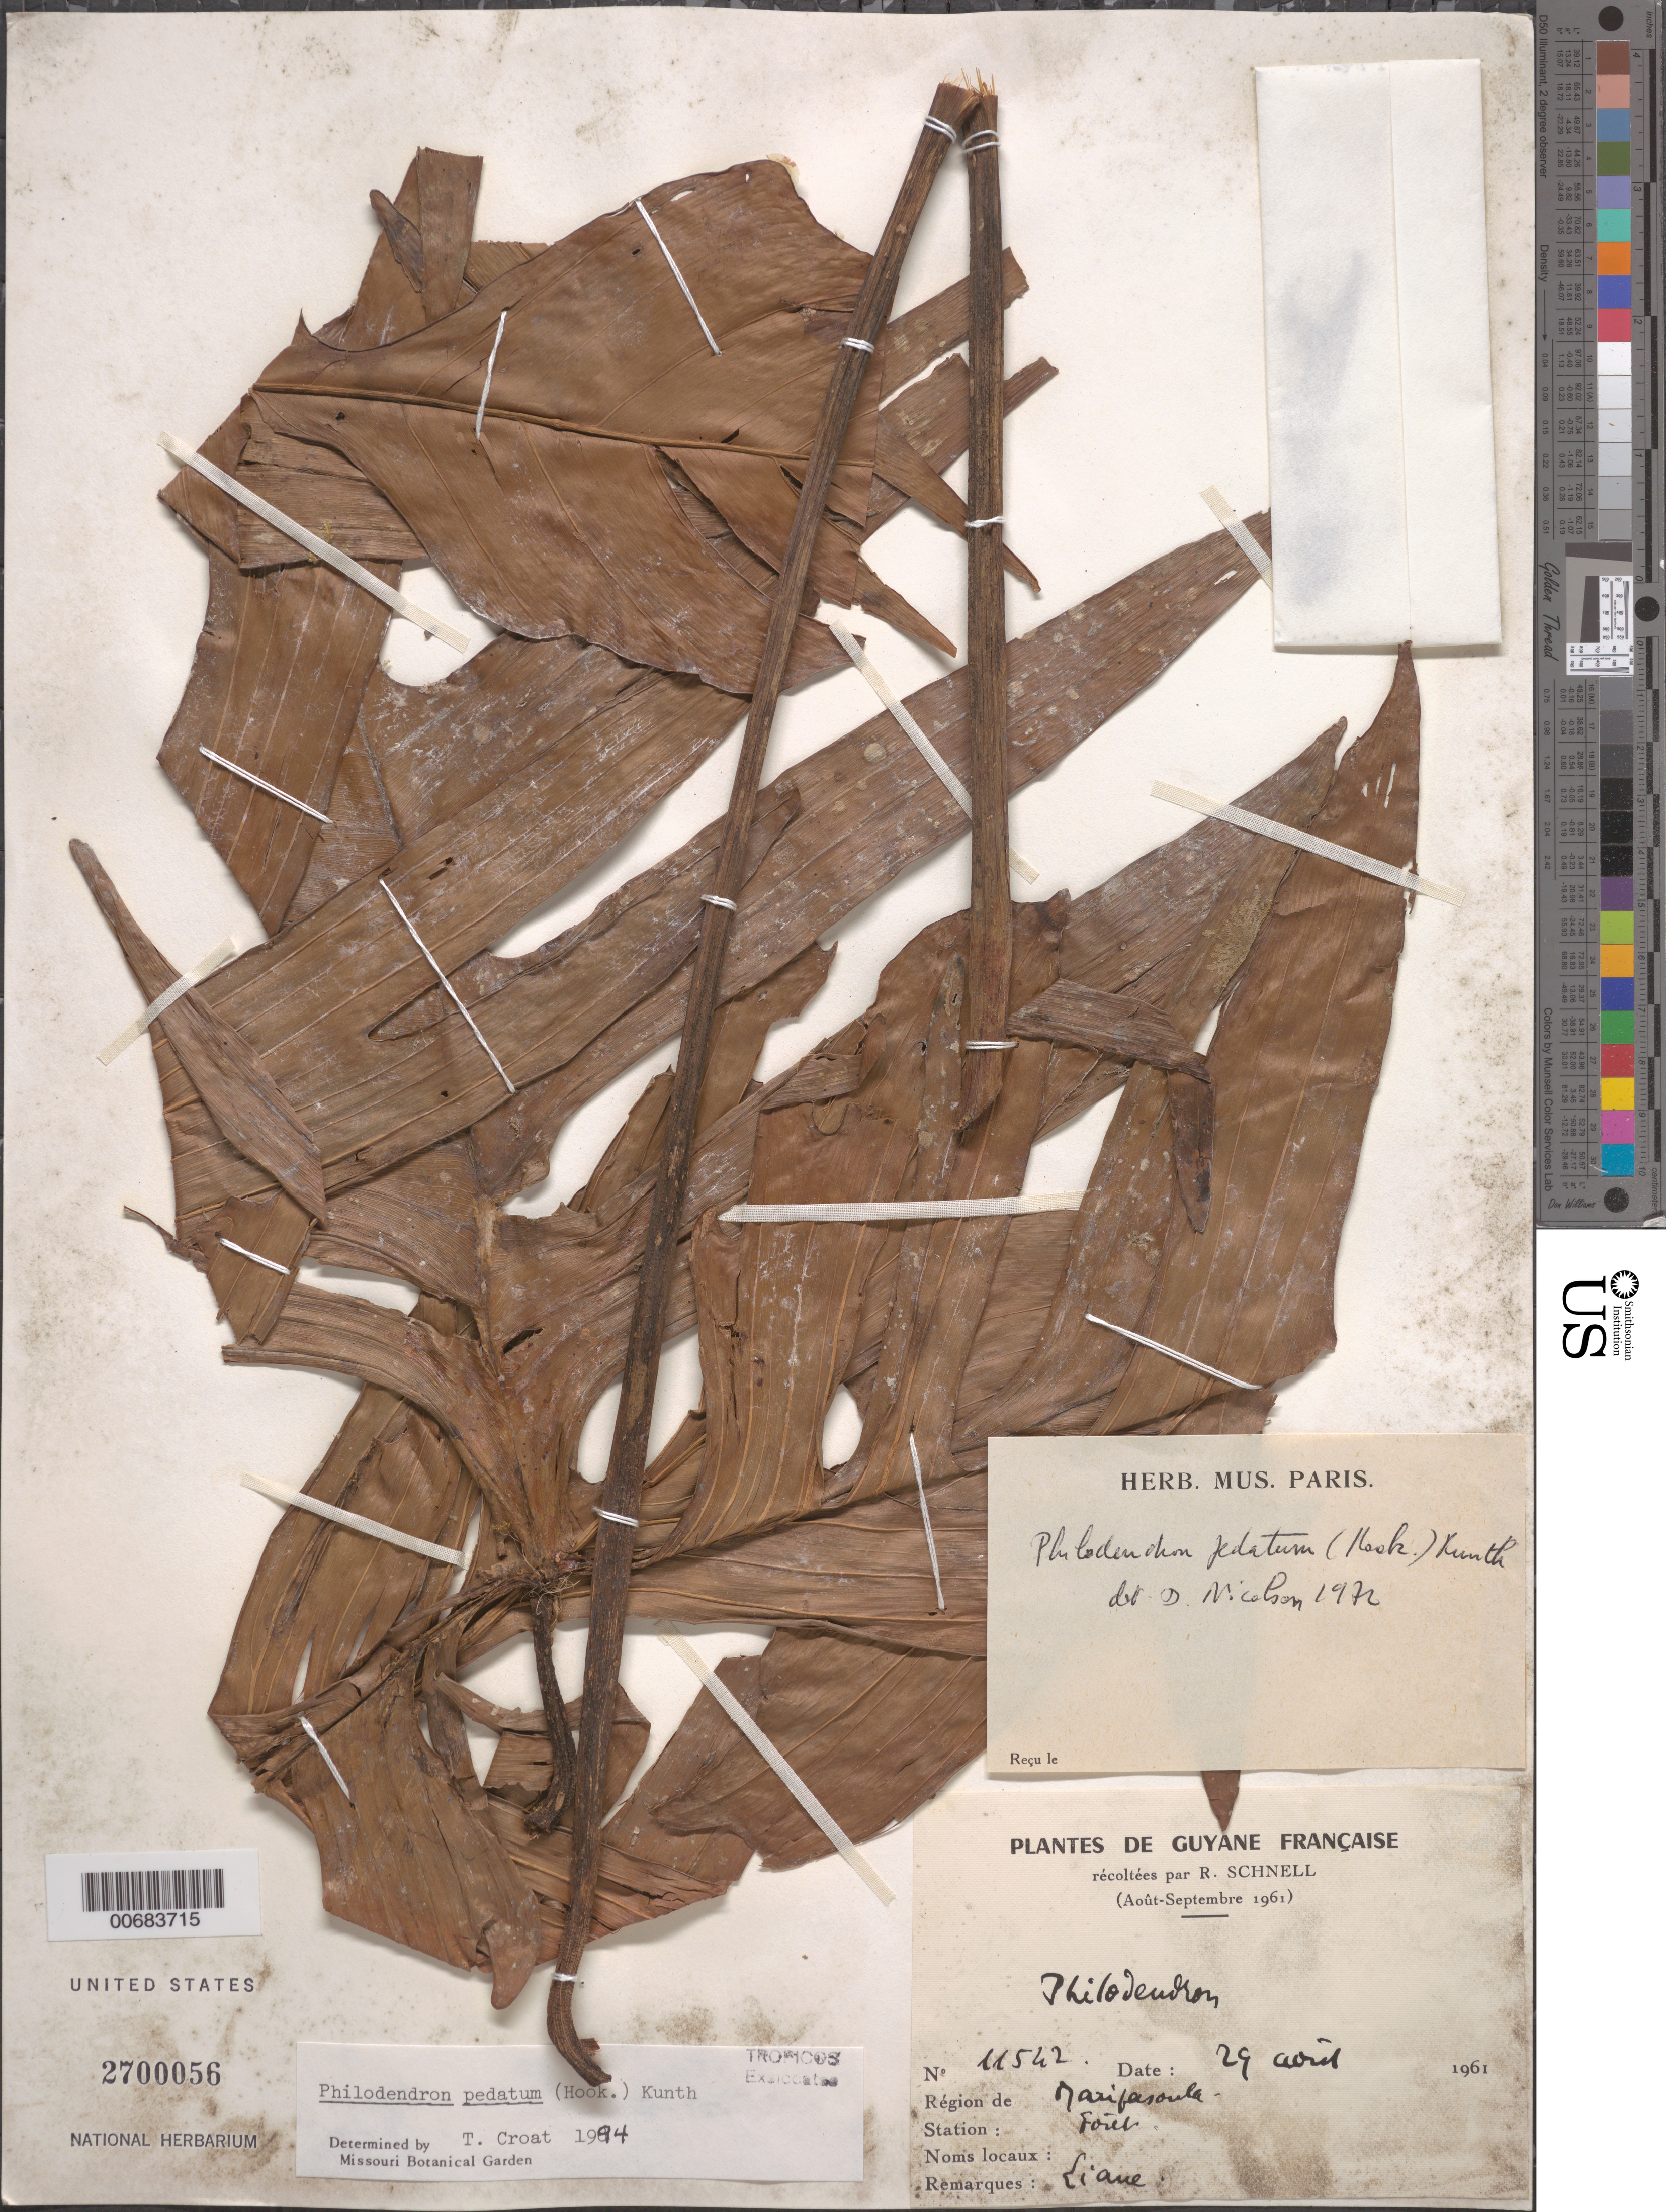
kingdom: Plantae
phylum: Tracheophyta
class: Liliopsida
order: Alismatales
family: Araceae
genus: Philodendron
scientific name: Philodendron pedatum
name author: (Hook.) Kunth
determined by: Croat, Thomas B., Missouri Botanical Garden (MO)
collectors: R. A. Schnell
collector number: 11542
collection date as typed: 29-Aug-61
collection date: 1961-08-29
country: French Guiana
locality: Maripasoula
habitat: Forest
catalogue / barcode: US 2700056